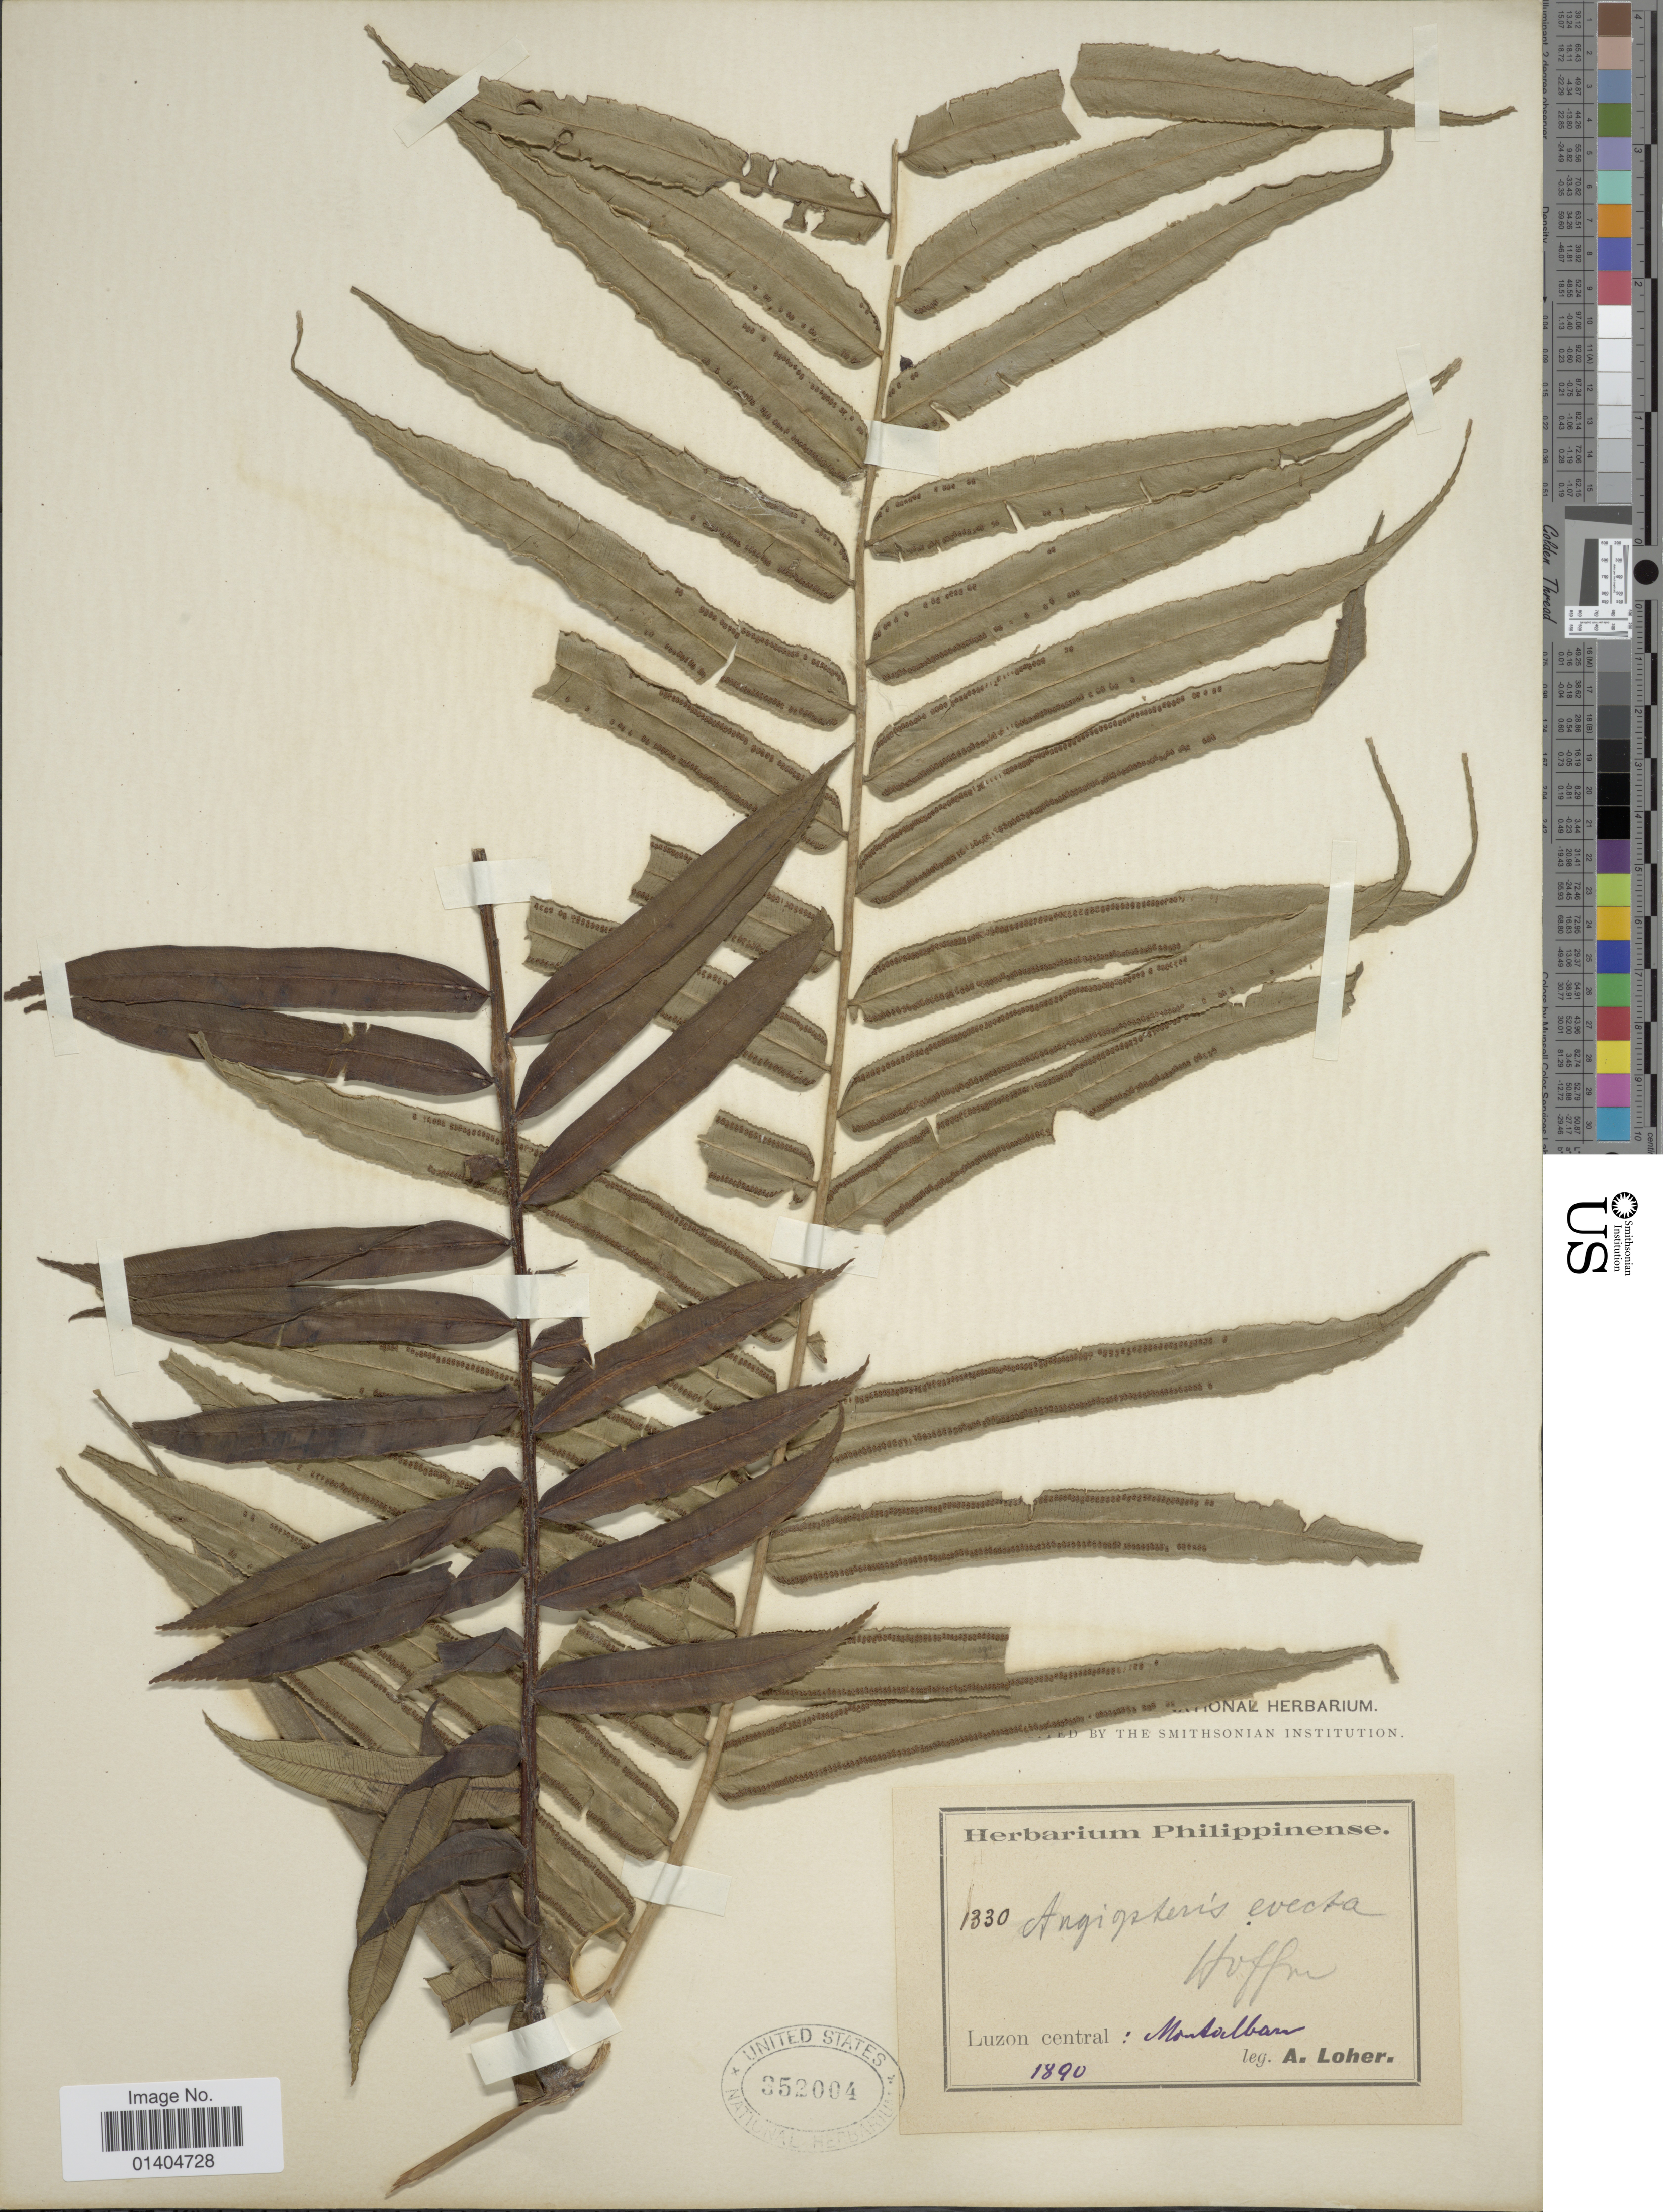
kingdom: Plantae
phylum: Tracheophyta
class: Polypodiopsida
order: Marattiales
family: Marattiaceae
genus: Angiopteris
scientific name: Angiopteris evecta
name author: (G. Forst.) Hoffm.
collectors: A. Loher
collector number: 1330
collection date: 1890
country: Philippines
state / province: Central Luzon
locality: Luzon Central: Montalban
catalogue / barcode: US 352004